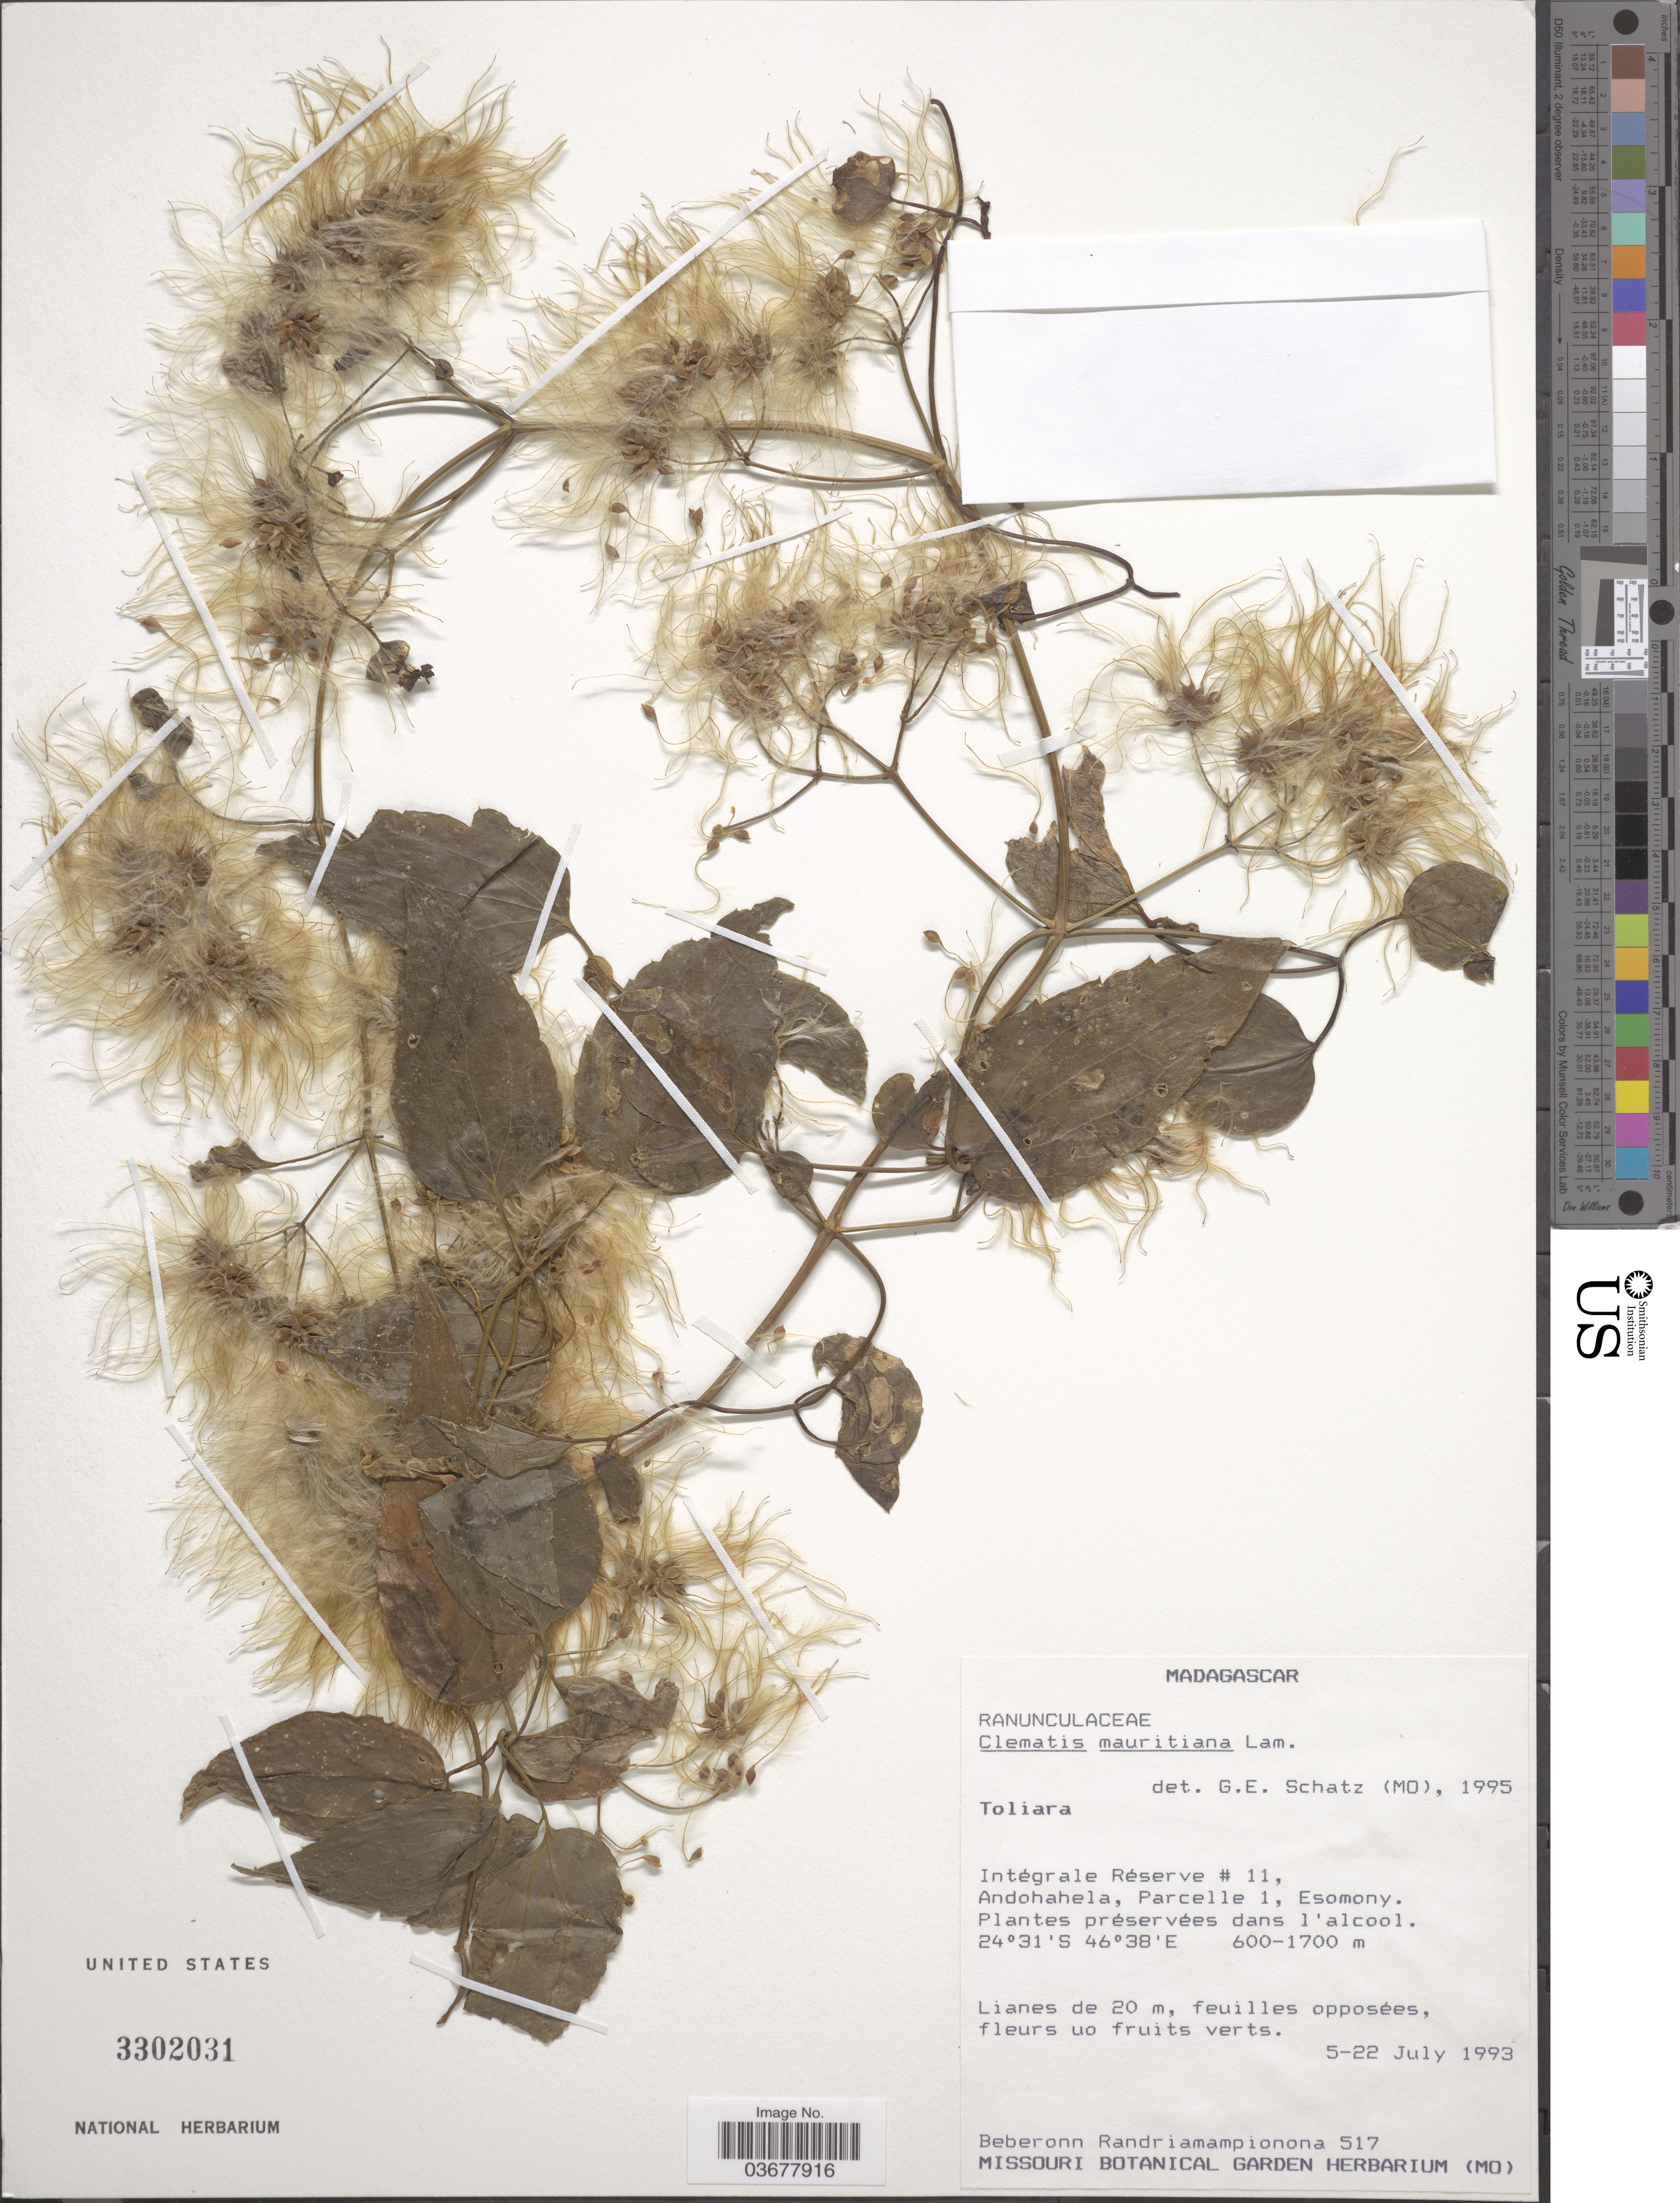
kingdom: Plantae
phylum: Tracheophyta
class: Magnoliopsida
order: Ranunculales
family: Ranunculaceae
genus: Clematis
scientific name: Clematis mauritiana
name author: Lam.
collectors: B. Randriamampionona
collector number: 517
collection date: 1993-07-05/1993-07-22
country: Madagascar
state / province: Anosy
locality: Intégrale Réserve # 11, Andohahela, Parcelle1, Esonomy.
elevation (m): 600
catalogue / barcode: US 3302031